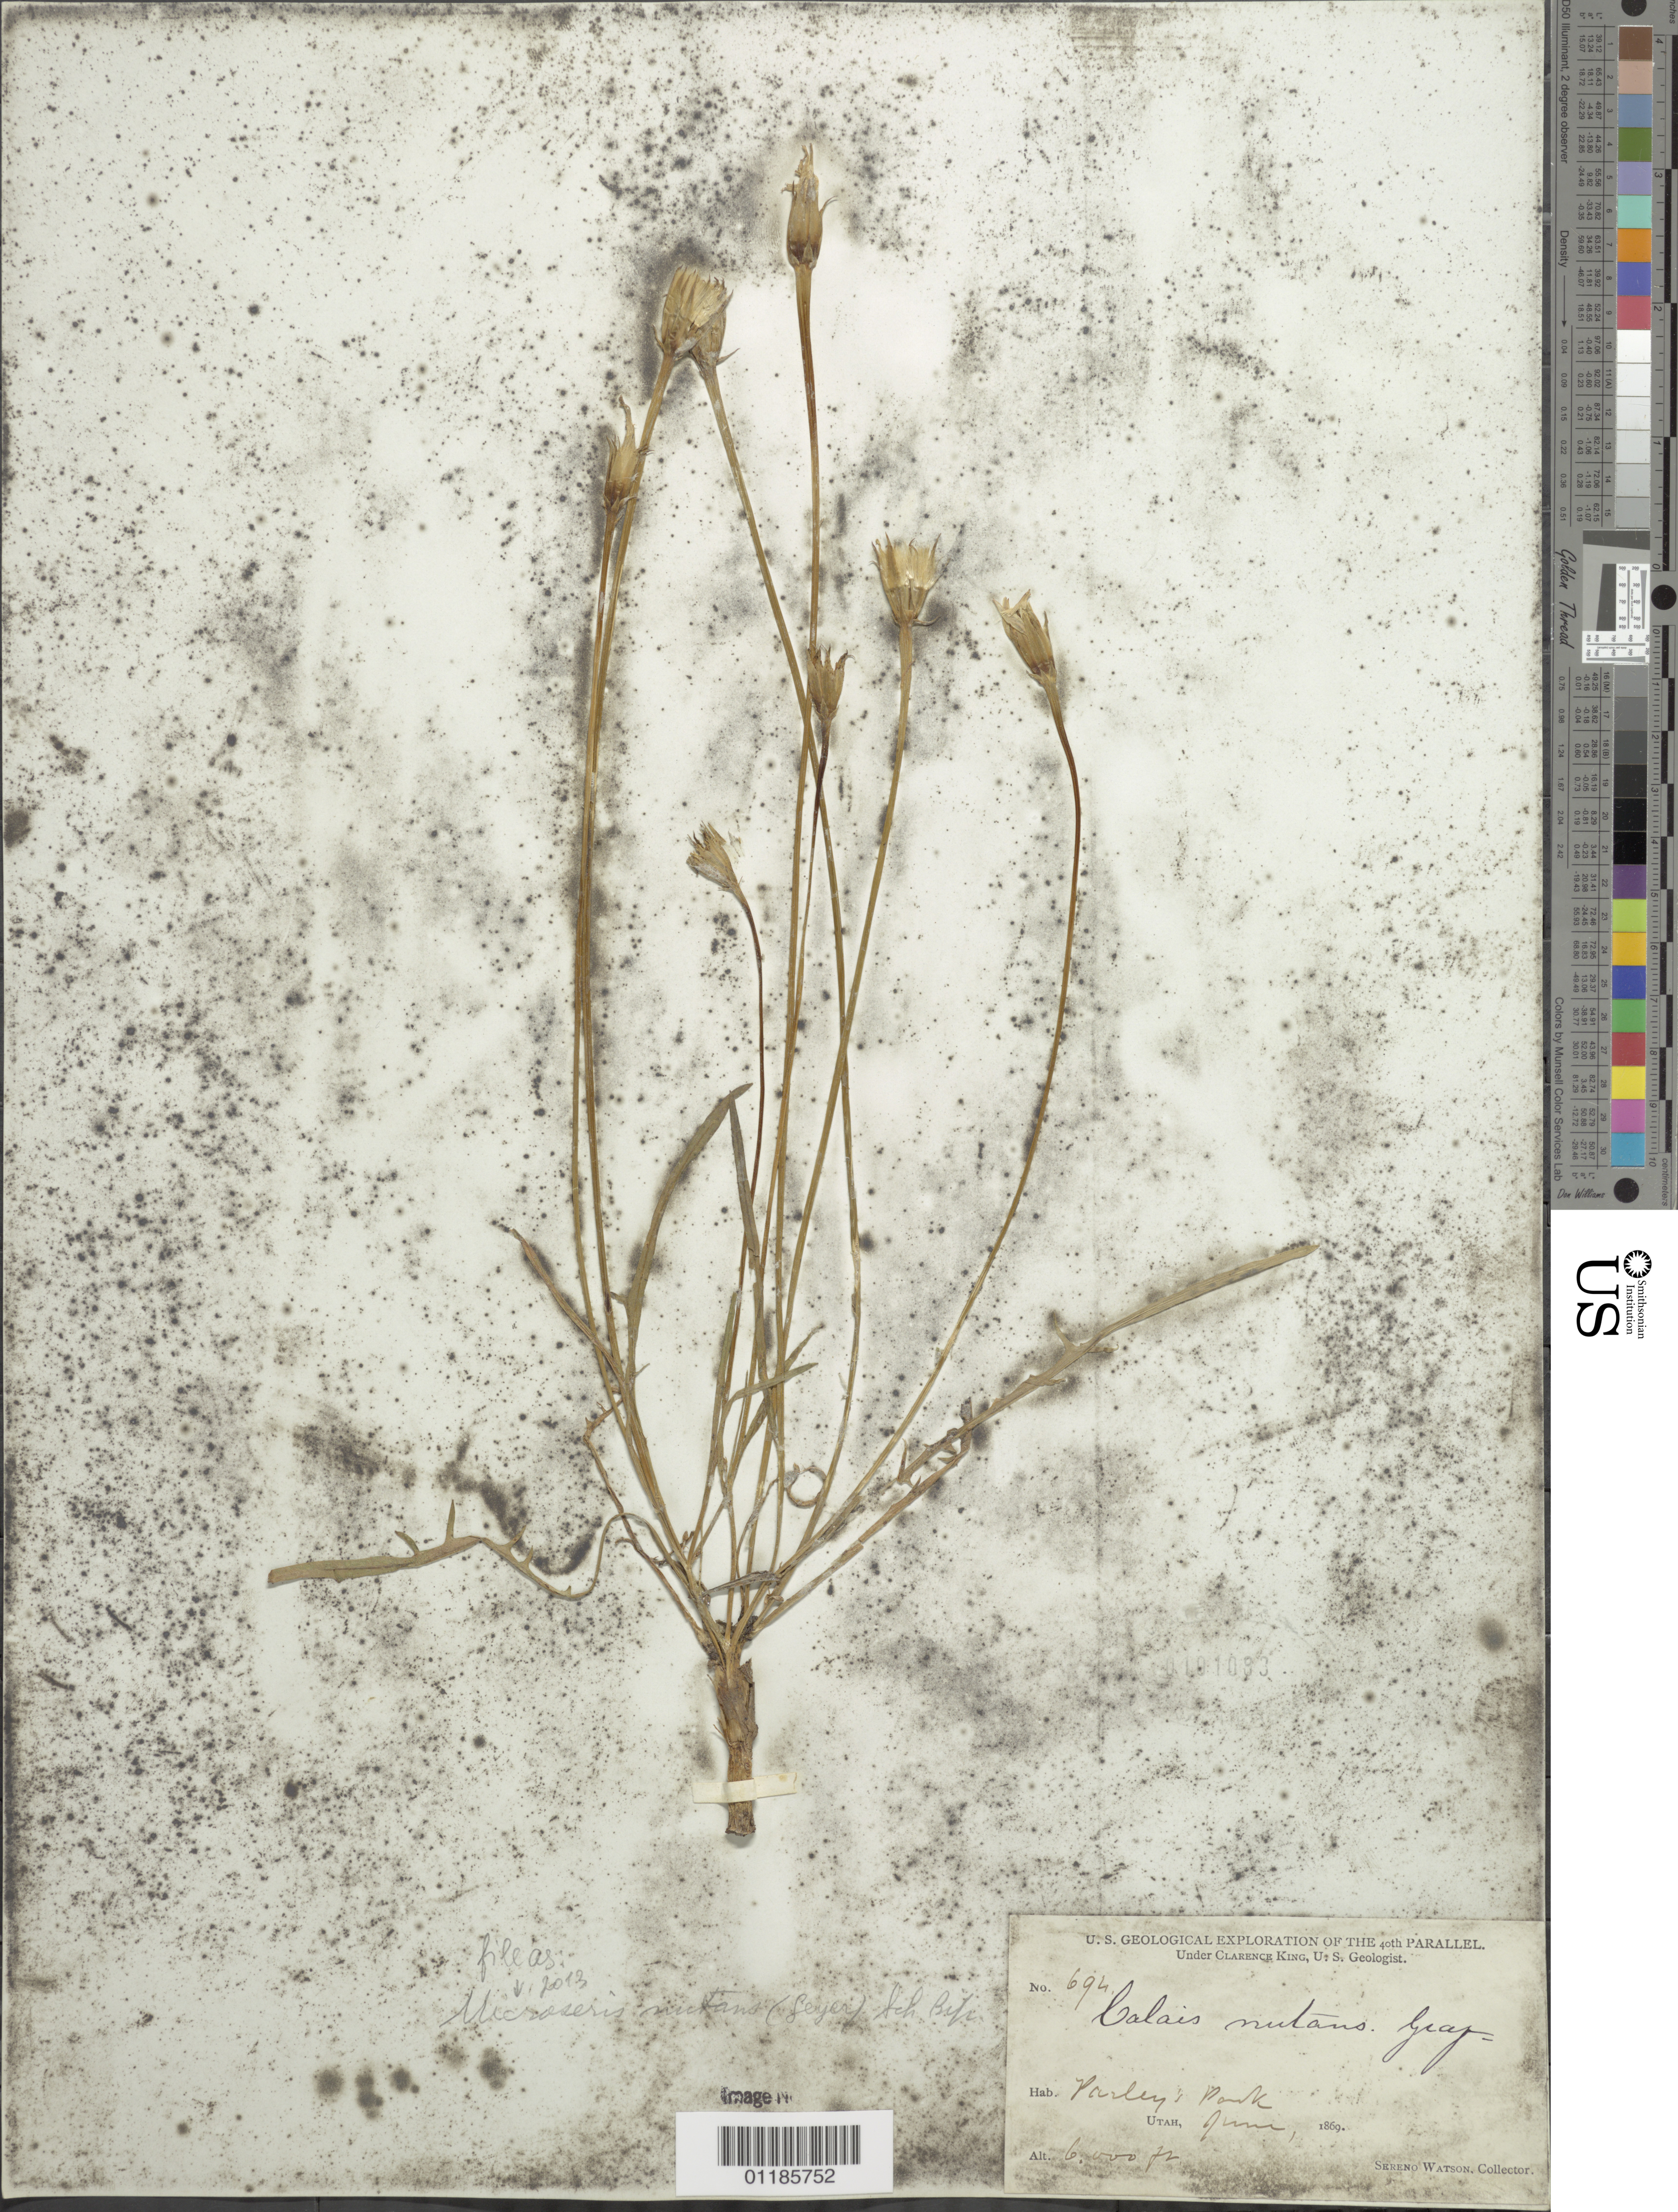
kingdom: Plantae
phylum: Tracheophyta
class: Magnoliopsida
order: Asterales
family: Asteraceae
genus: Microseris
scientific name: Microseris nutans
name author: (Hook.) Sch. Bip.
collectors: S. Watson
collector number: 694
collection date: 1869-06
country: United States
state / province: Utah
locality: Parsley's Park, N. Utah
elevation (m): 1829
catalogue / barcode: US 101083